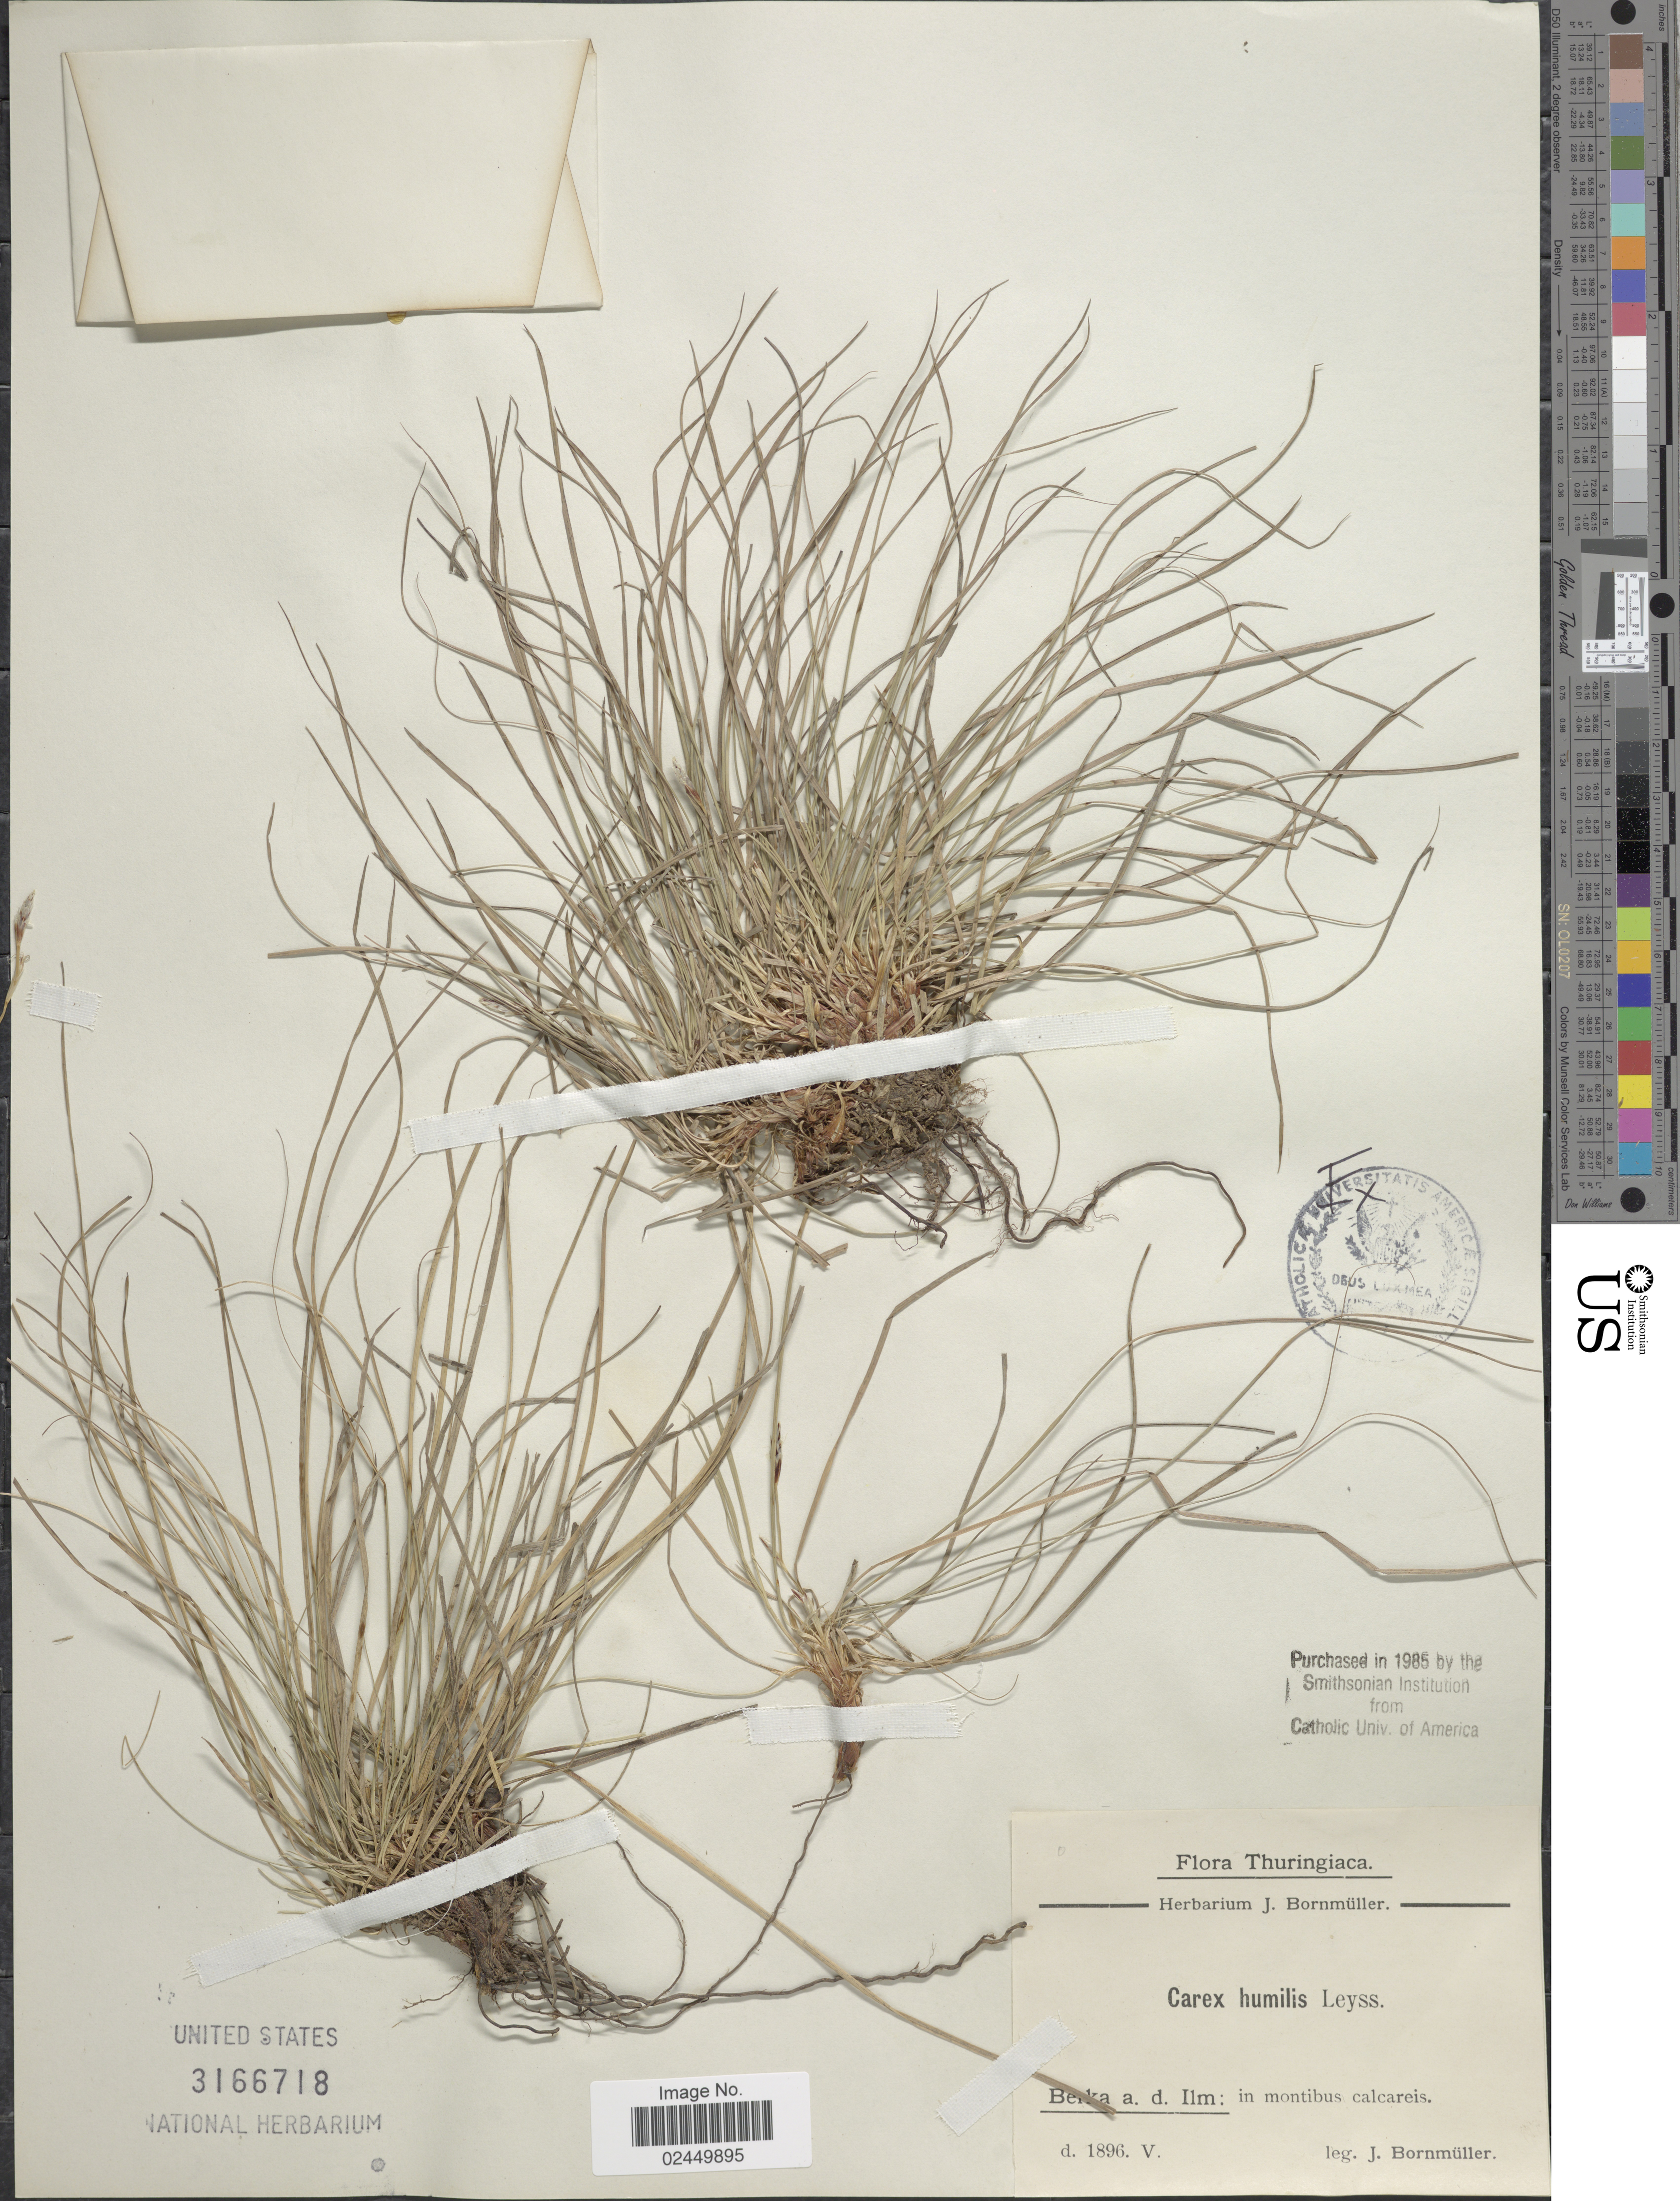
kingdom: Plantae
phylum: Tracheophyta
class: Liliopsida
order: Poales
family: Cyperaceae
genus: Carex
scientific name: Carex humilis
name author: Leyss.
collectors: J. Bornmüller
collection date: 1896-05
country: Germany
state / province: Thuringia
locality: Thuringiaca. Berka a.d. Ilm: in montibus calcareis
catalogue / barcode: US 3166718